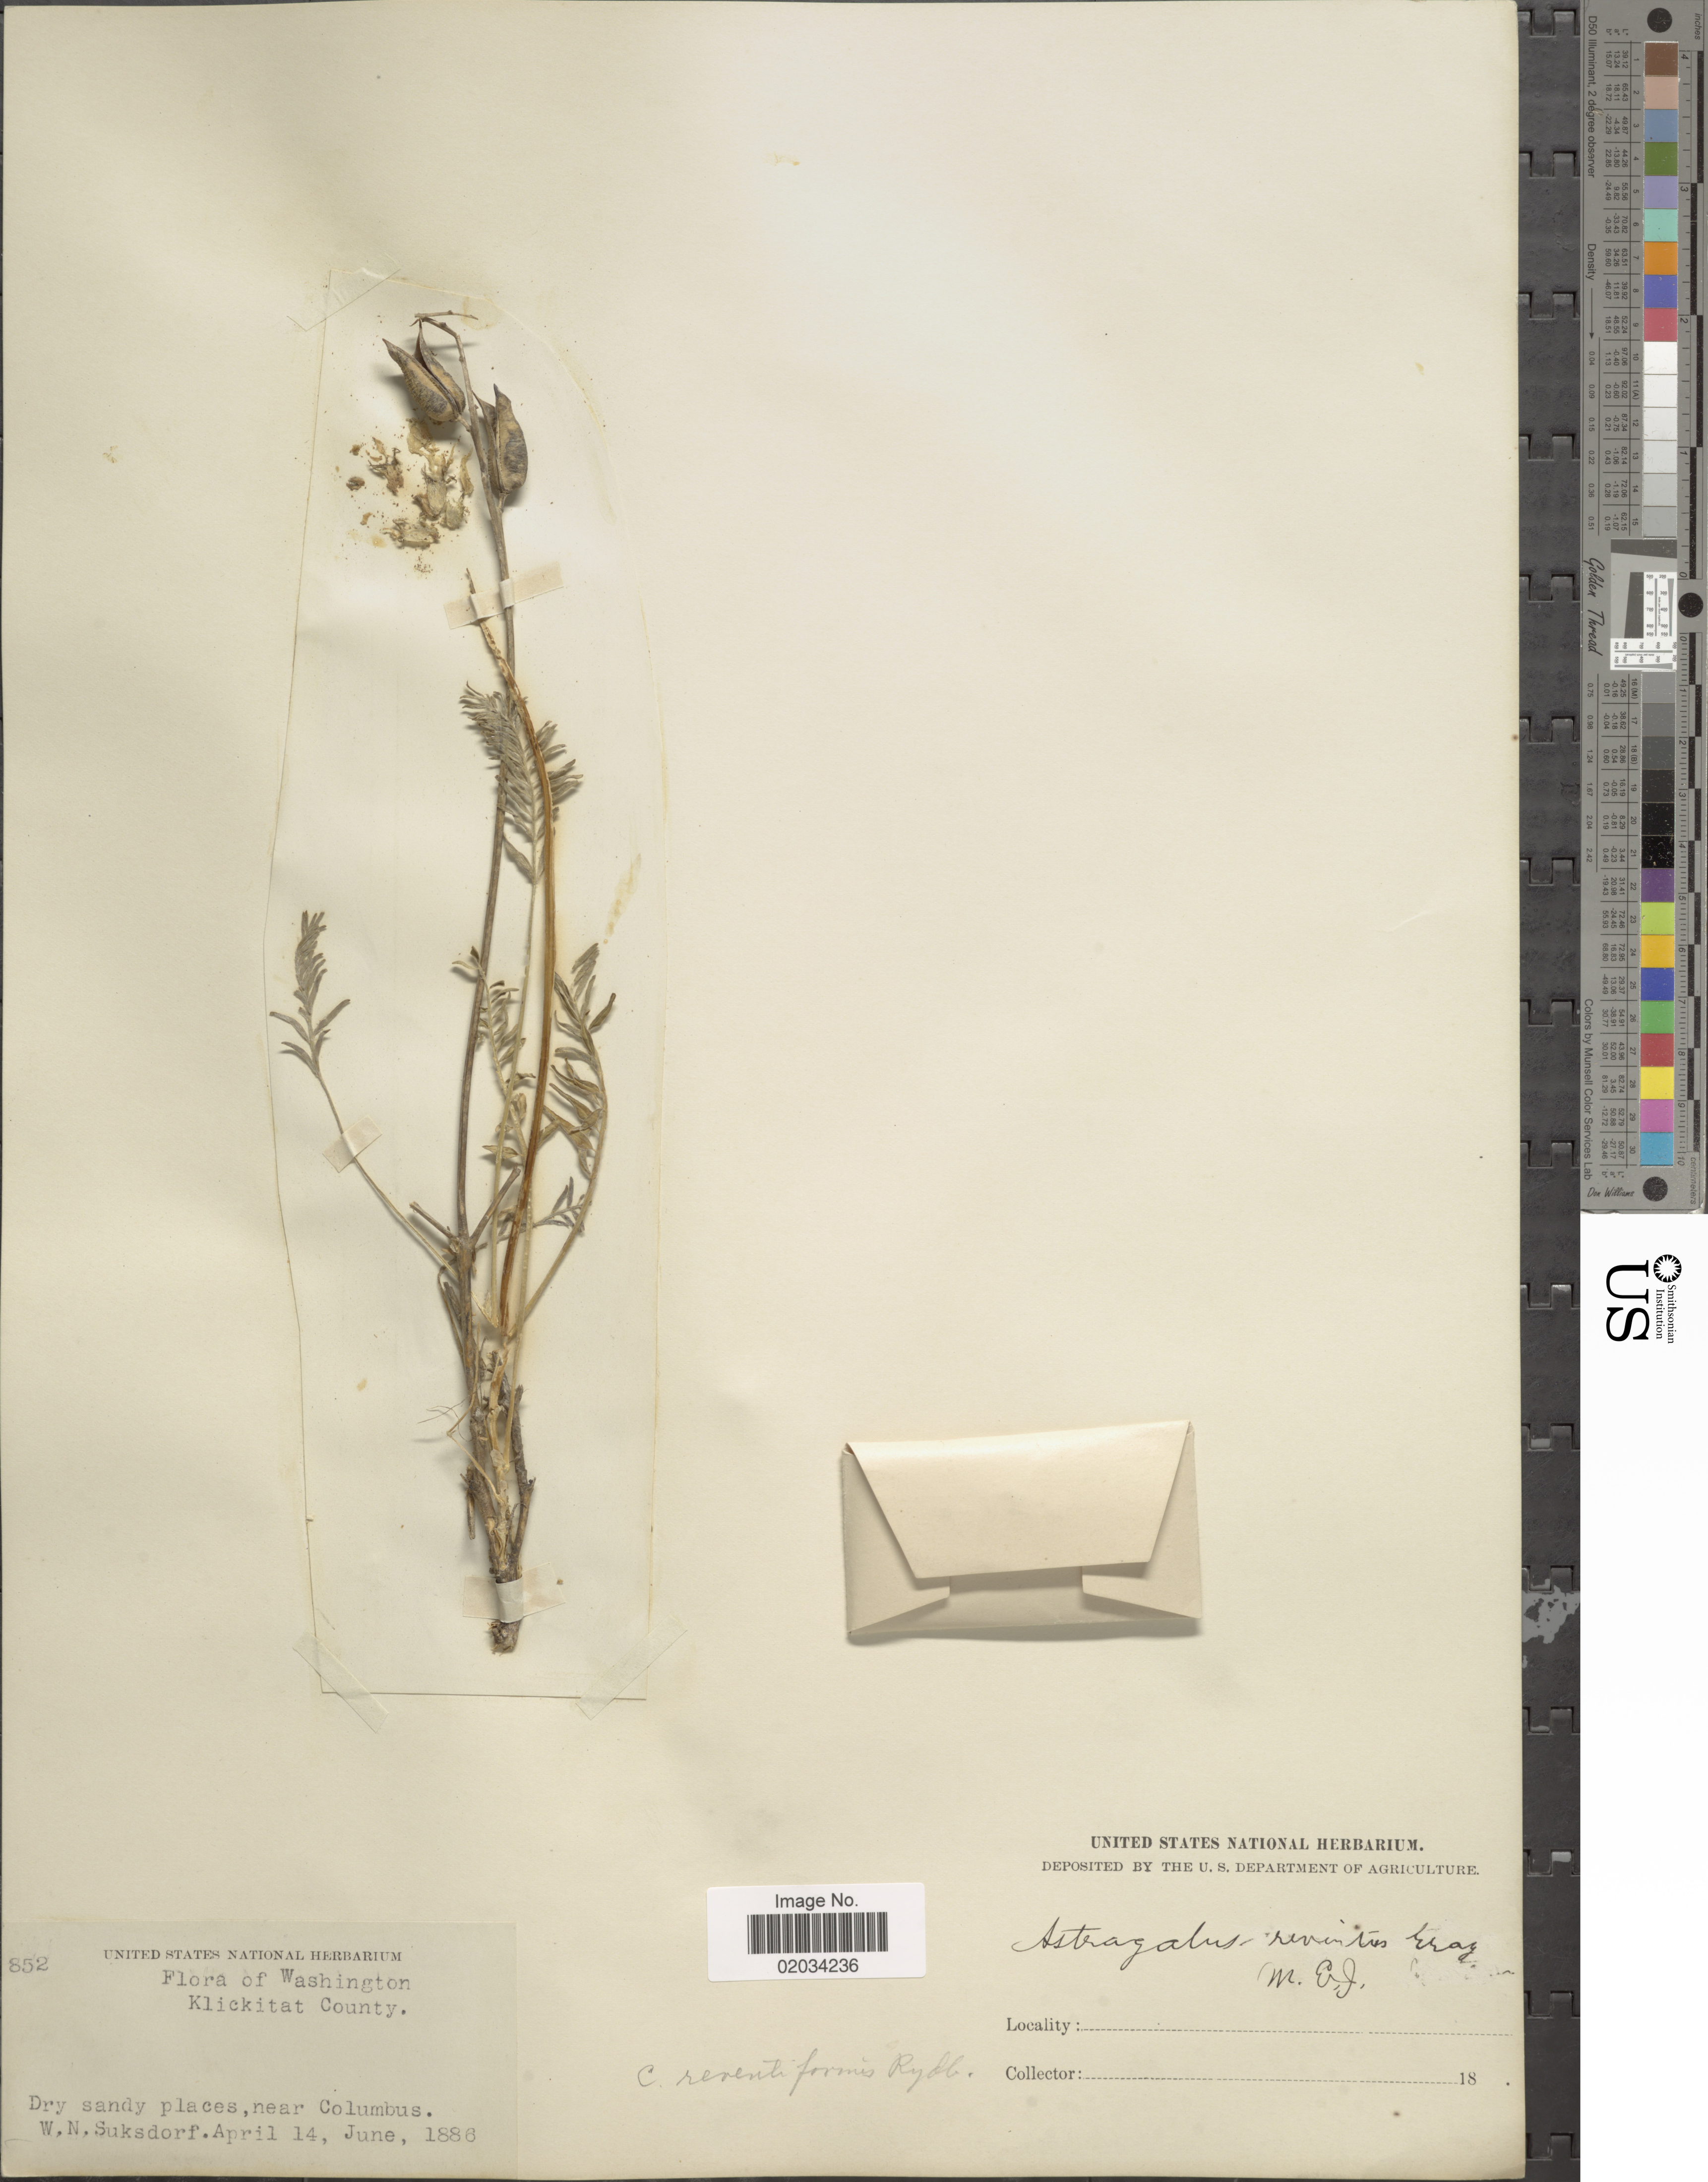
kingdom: Plantae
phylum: Tracheophyta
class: Magnoliopsida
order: Fabales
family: Fabaceae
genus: Astragalus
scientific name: Astragalus reventiformis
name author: (Rydb.) Barneby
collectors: W. N. Suksdorf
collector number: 852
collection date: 1886-06-14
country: United States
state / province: Washington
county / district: Klickitat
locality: Klickitat County, Near Columbus